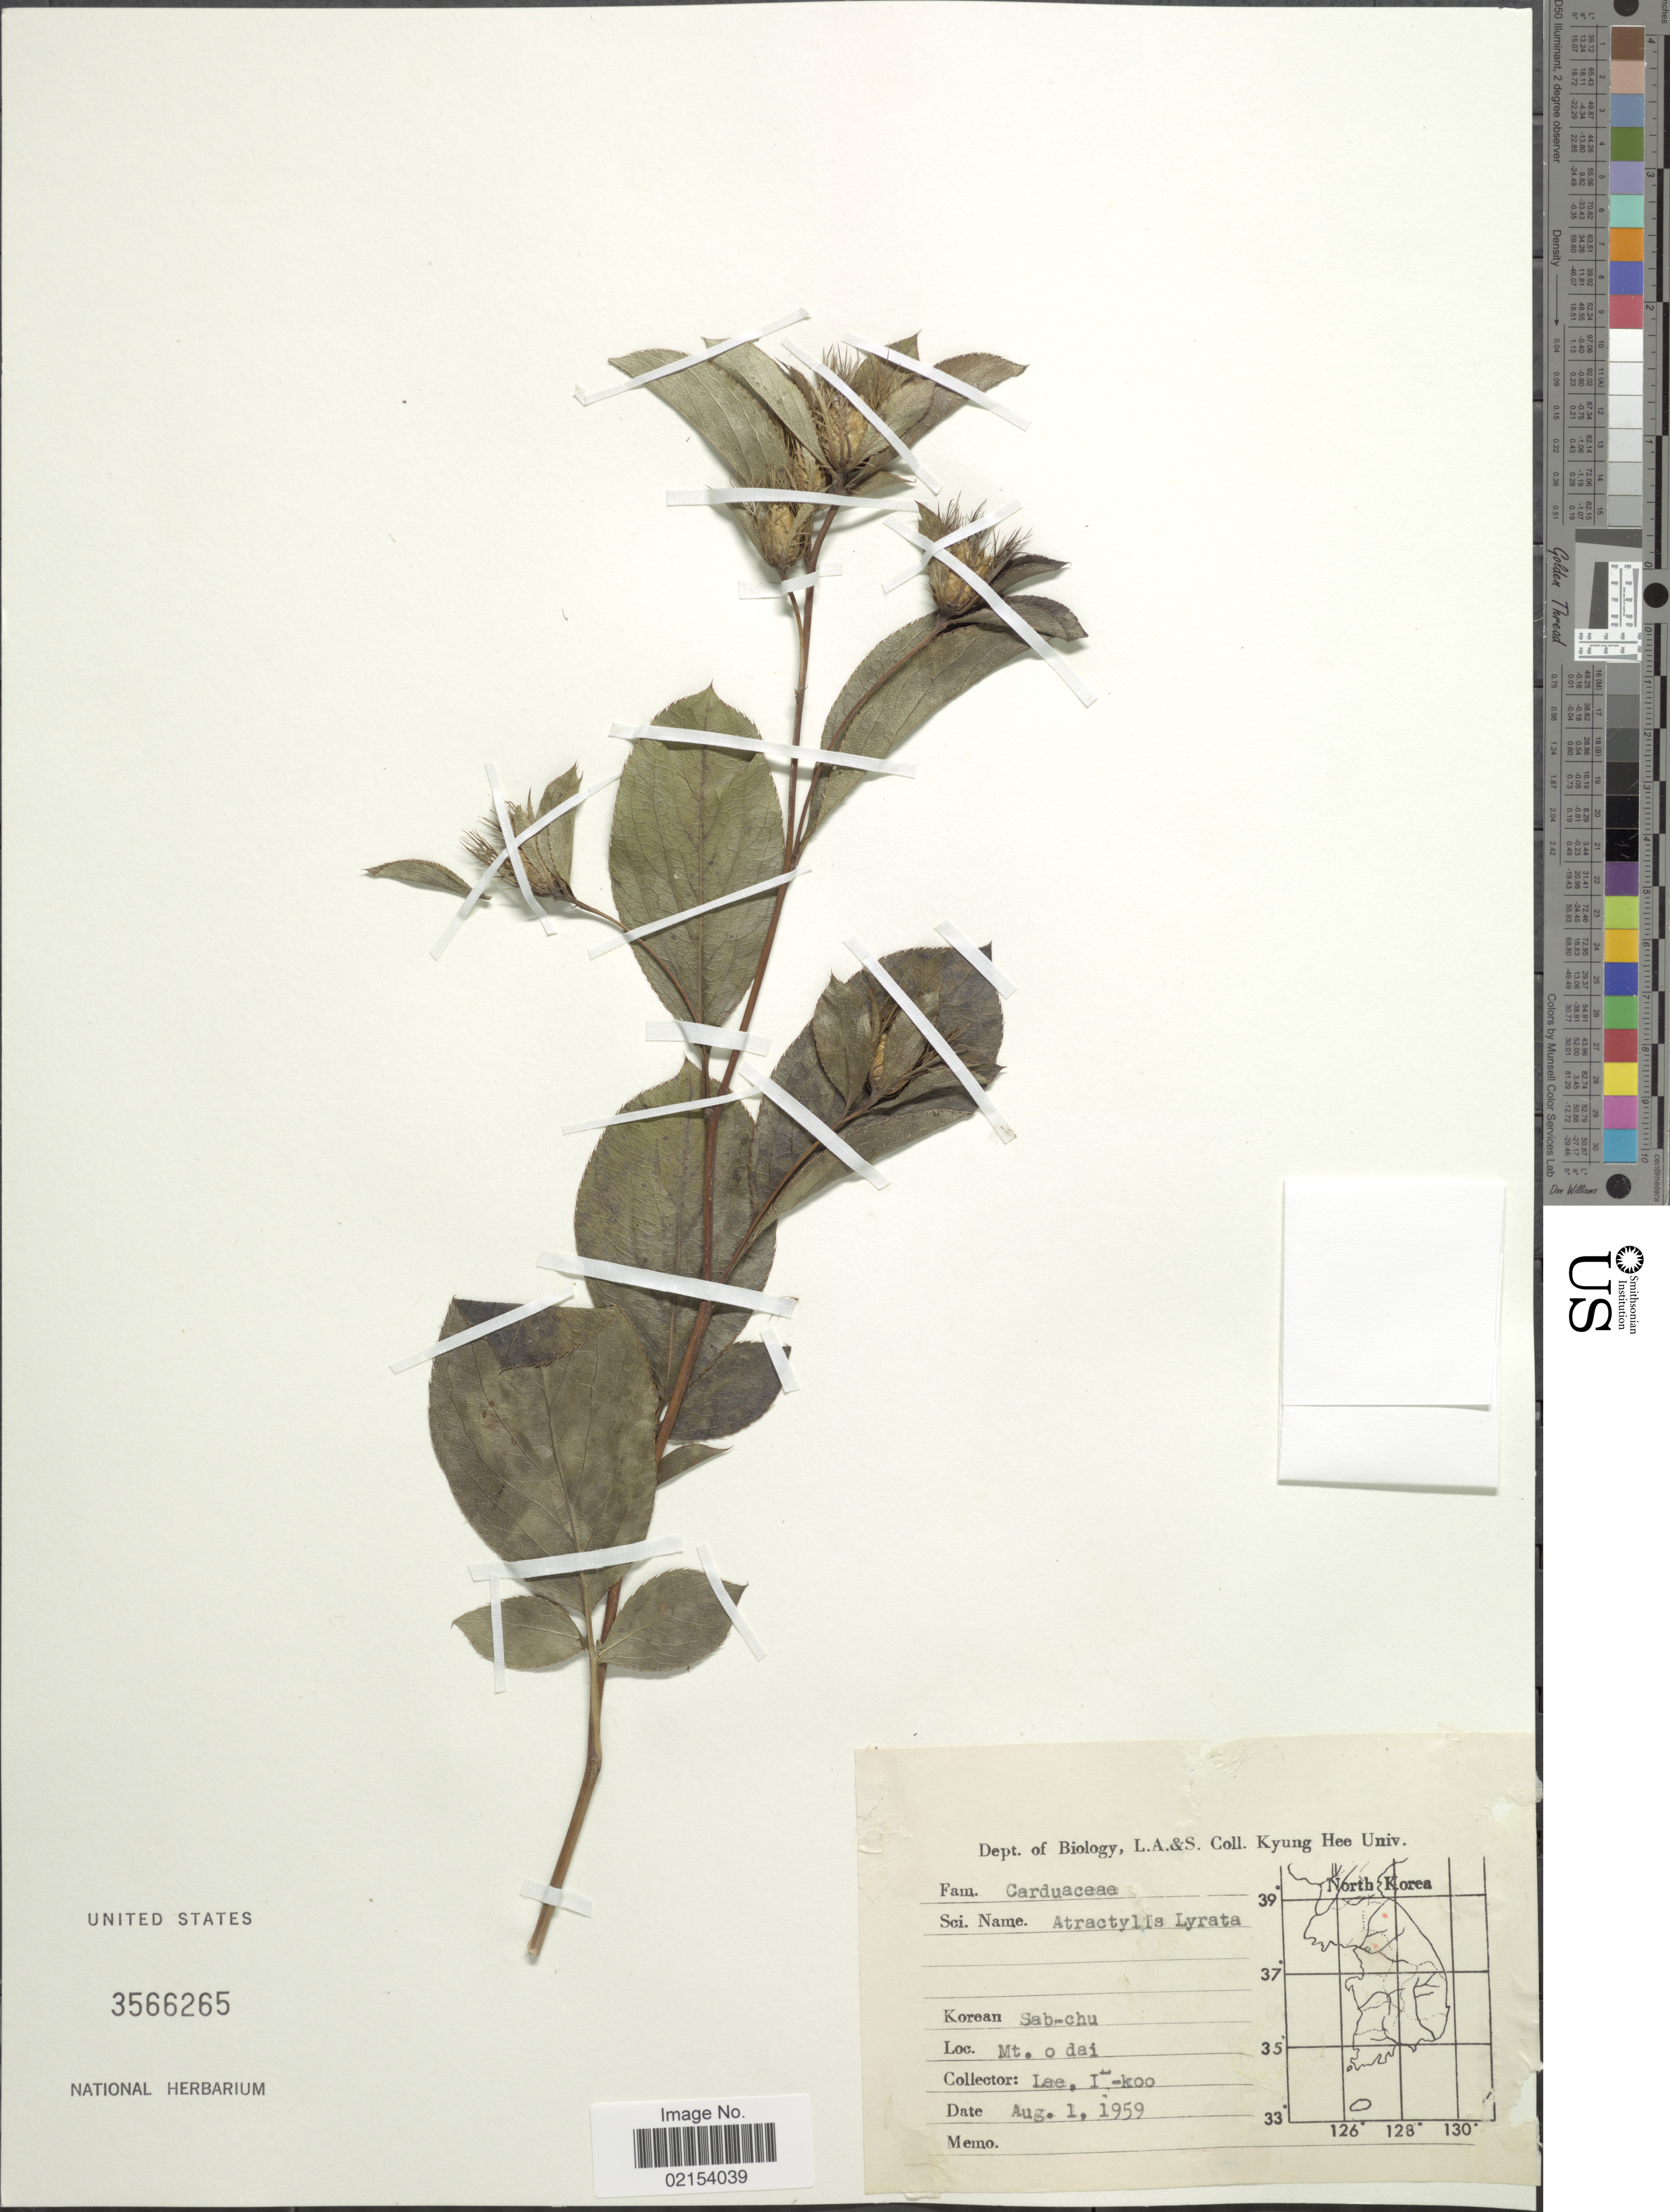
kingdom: Plantae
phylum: Tracheophyta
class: Magnoliopsida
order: Asterales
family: Asteraceae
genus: Atractylodes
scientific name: Atractylodes lancea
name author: (Thunb.) DC.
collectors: Il-Ko Lee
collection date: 1959-08-01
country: South Korea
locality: Mt. o. dai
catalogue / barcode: US 3566265